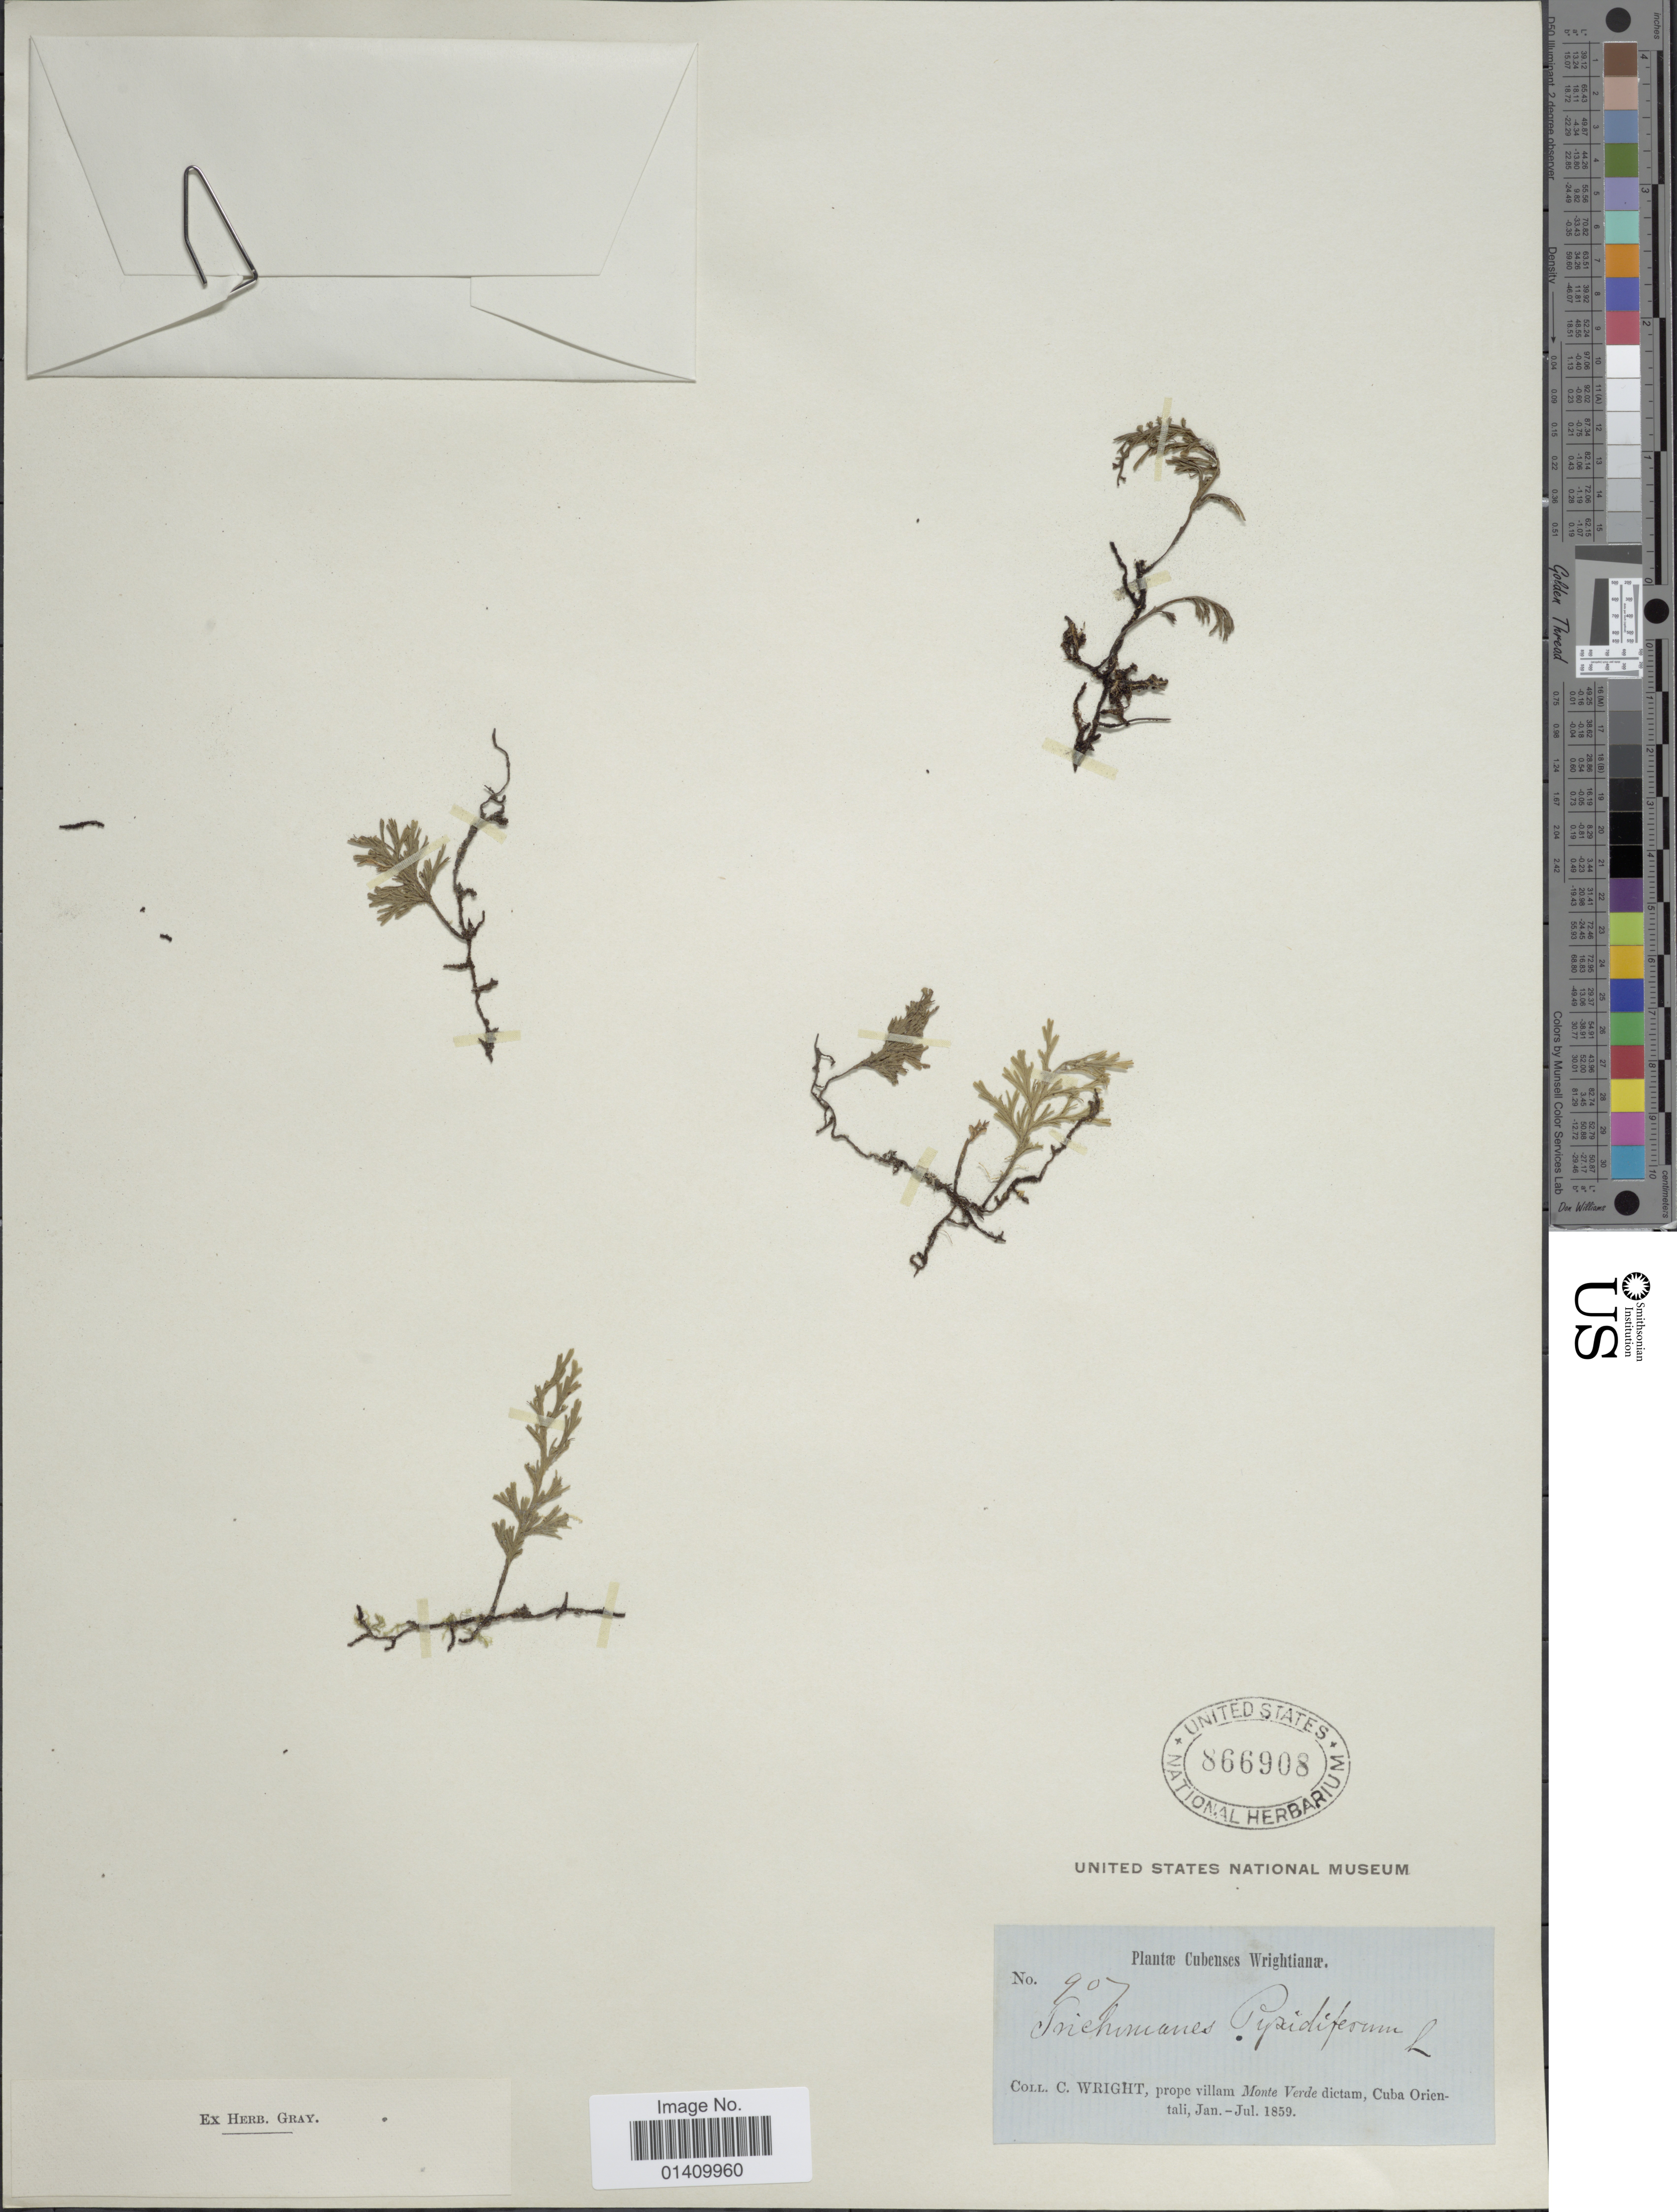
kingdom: Plantae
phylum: Tracheophyta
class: Polypodiopsida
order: Hymenophyllales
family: Hymenophyllaceae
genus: Polyphlebium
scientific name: Polyphlebium pyxidiferum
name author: (L.) Ebihara & Dubuisson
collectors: C. Wright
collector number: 907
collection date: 1859-01/1859-07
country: Cuba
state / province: Oriente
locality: Prope villam Monte Verde dictam Cuba Orientali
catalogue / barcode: US 866908